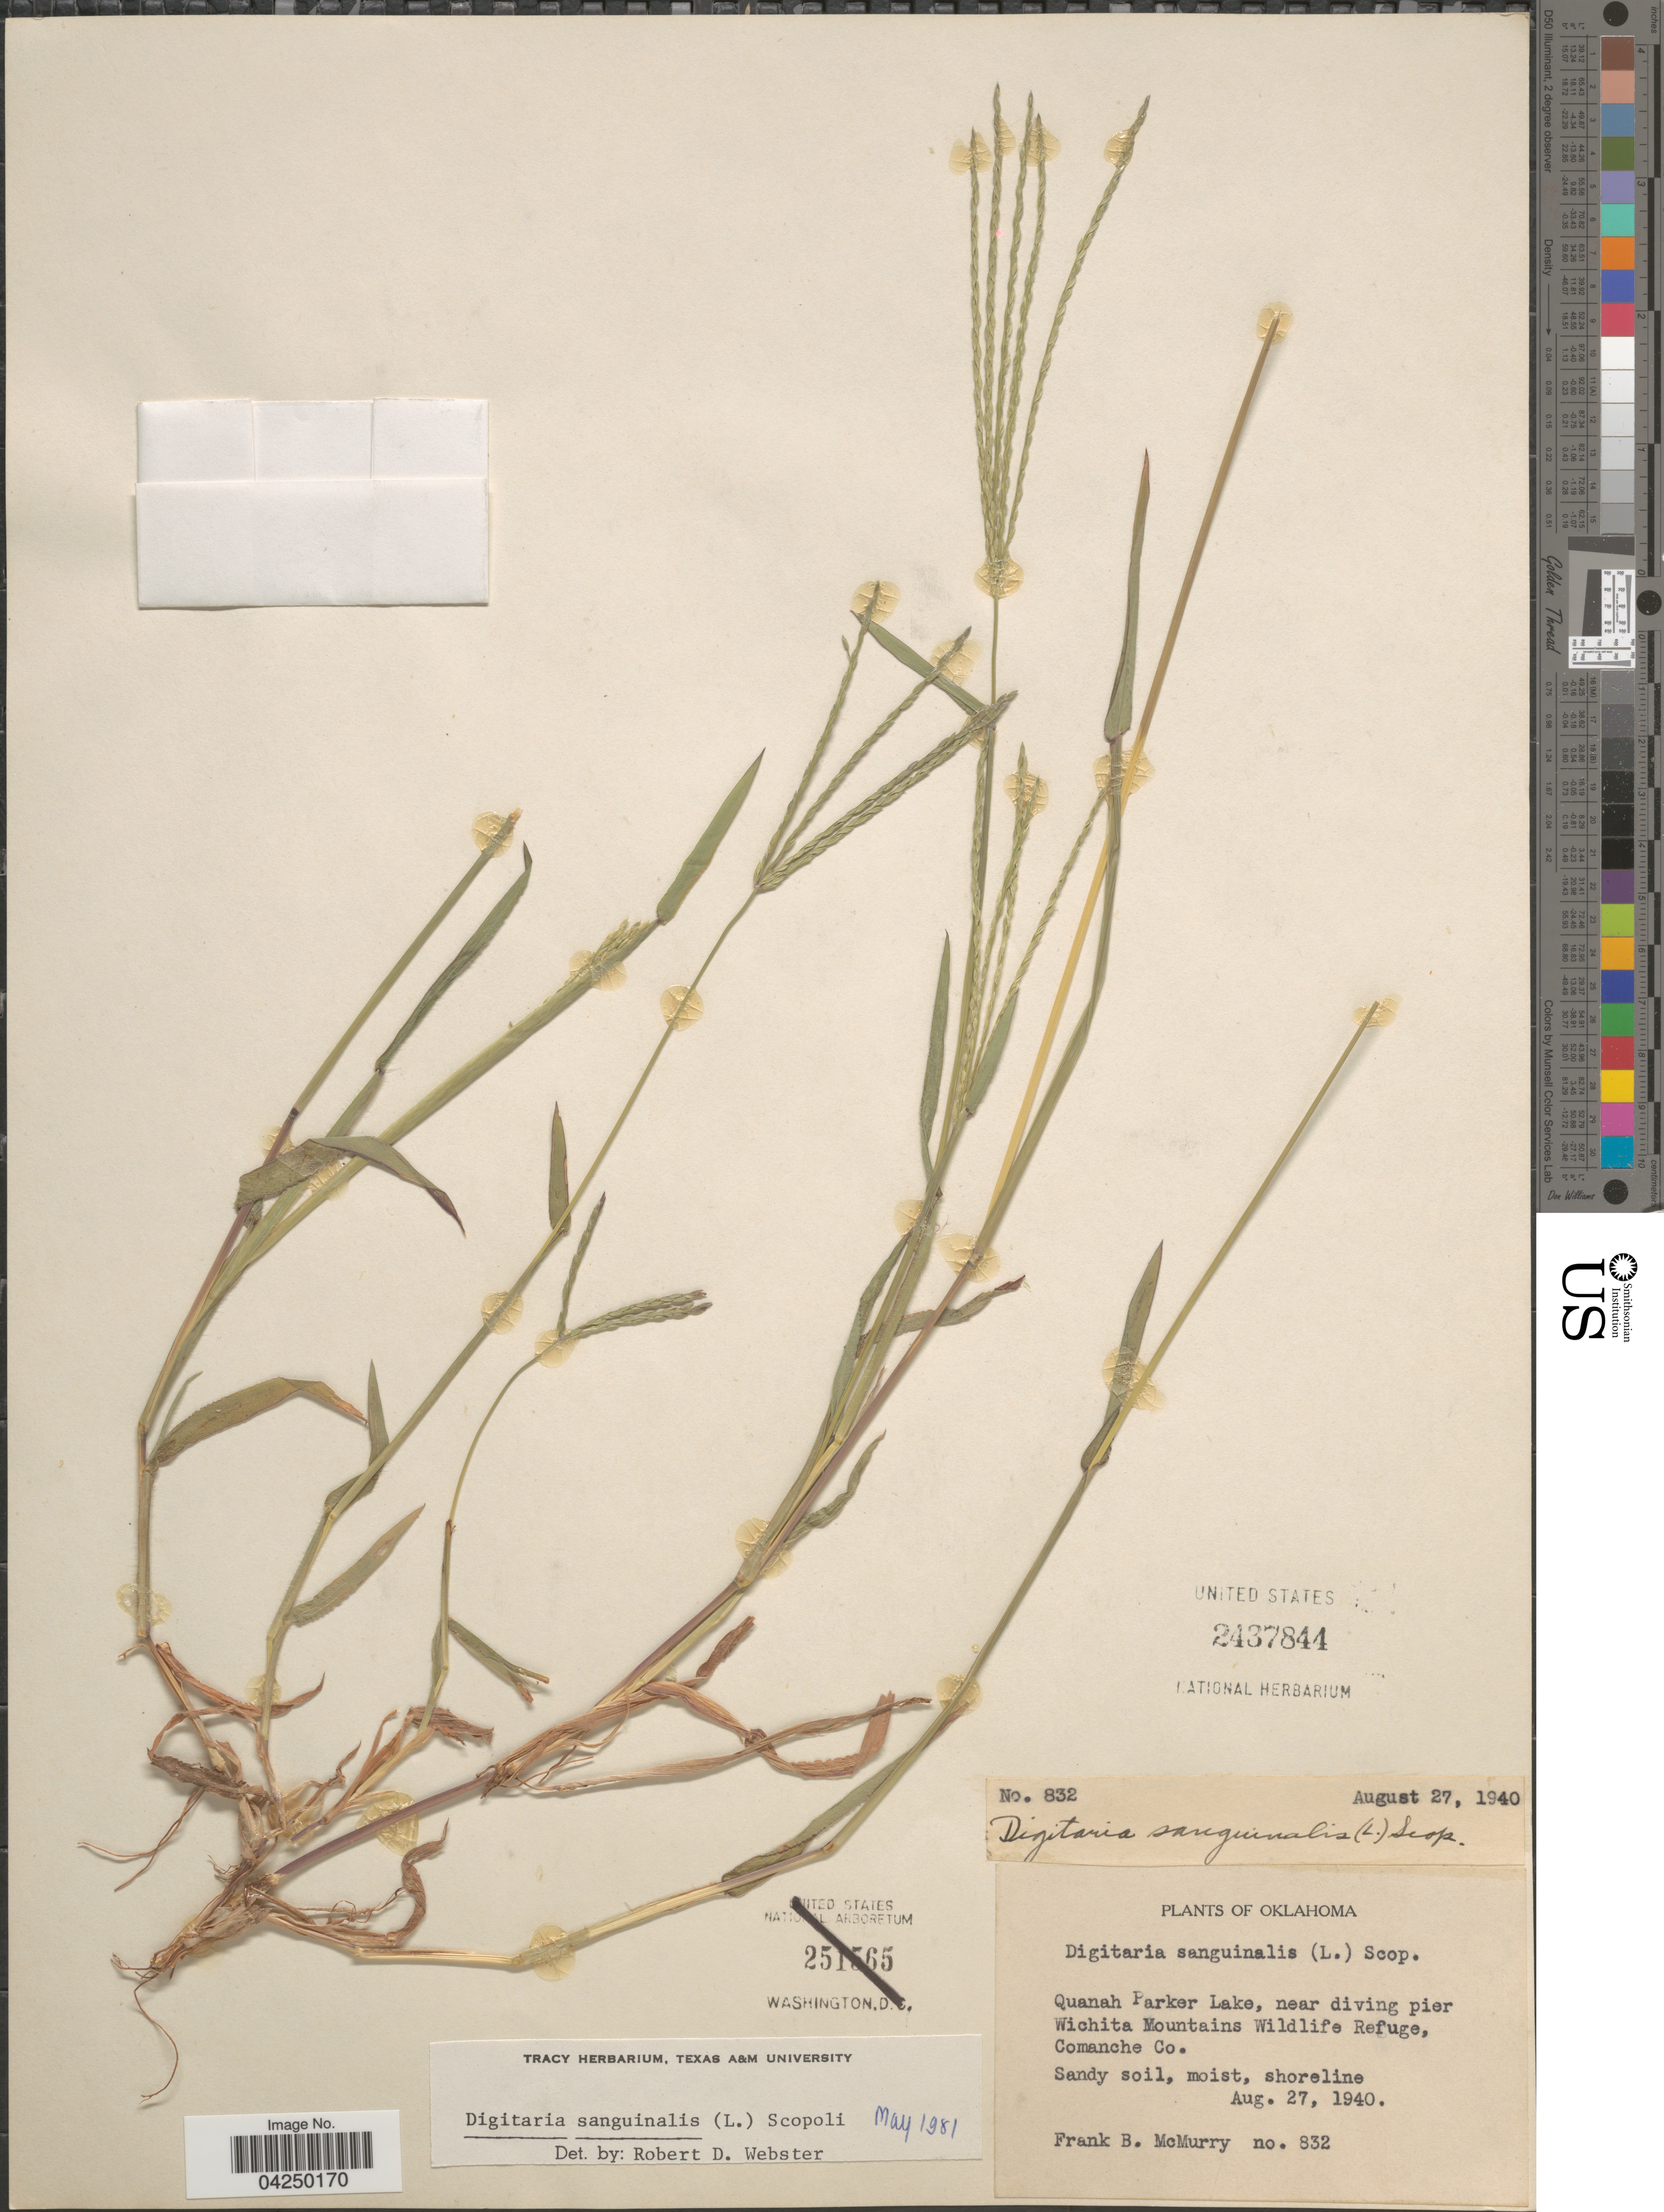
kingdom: Plantae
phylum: Tracheophyta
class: Liliopsida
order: Poales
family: Poaceae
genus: Digitaria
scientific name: Digitaria sanguinalis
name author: (L.) Scop.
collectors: F. B. McMurry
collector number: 832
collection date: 1940-08-27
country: United States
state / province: Oklahoma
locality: Quanah Parker Lake, near diving pier Wichita Mountains Wildlife Refuge, Comanche Co. Sandy soil, moist, shoreline.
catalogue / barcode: US 2437844